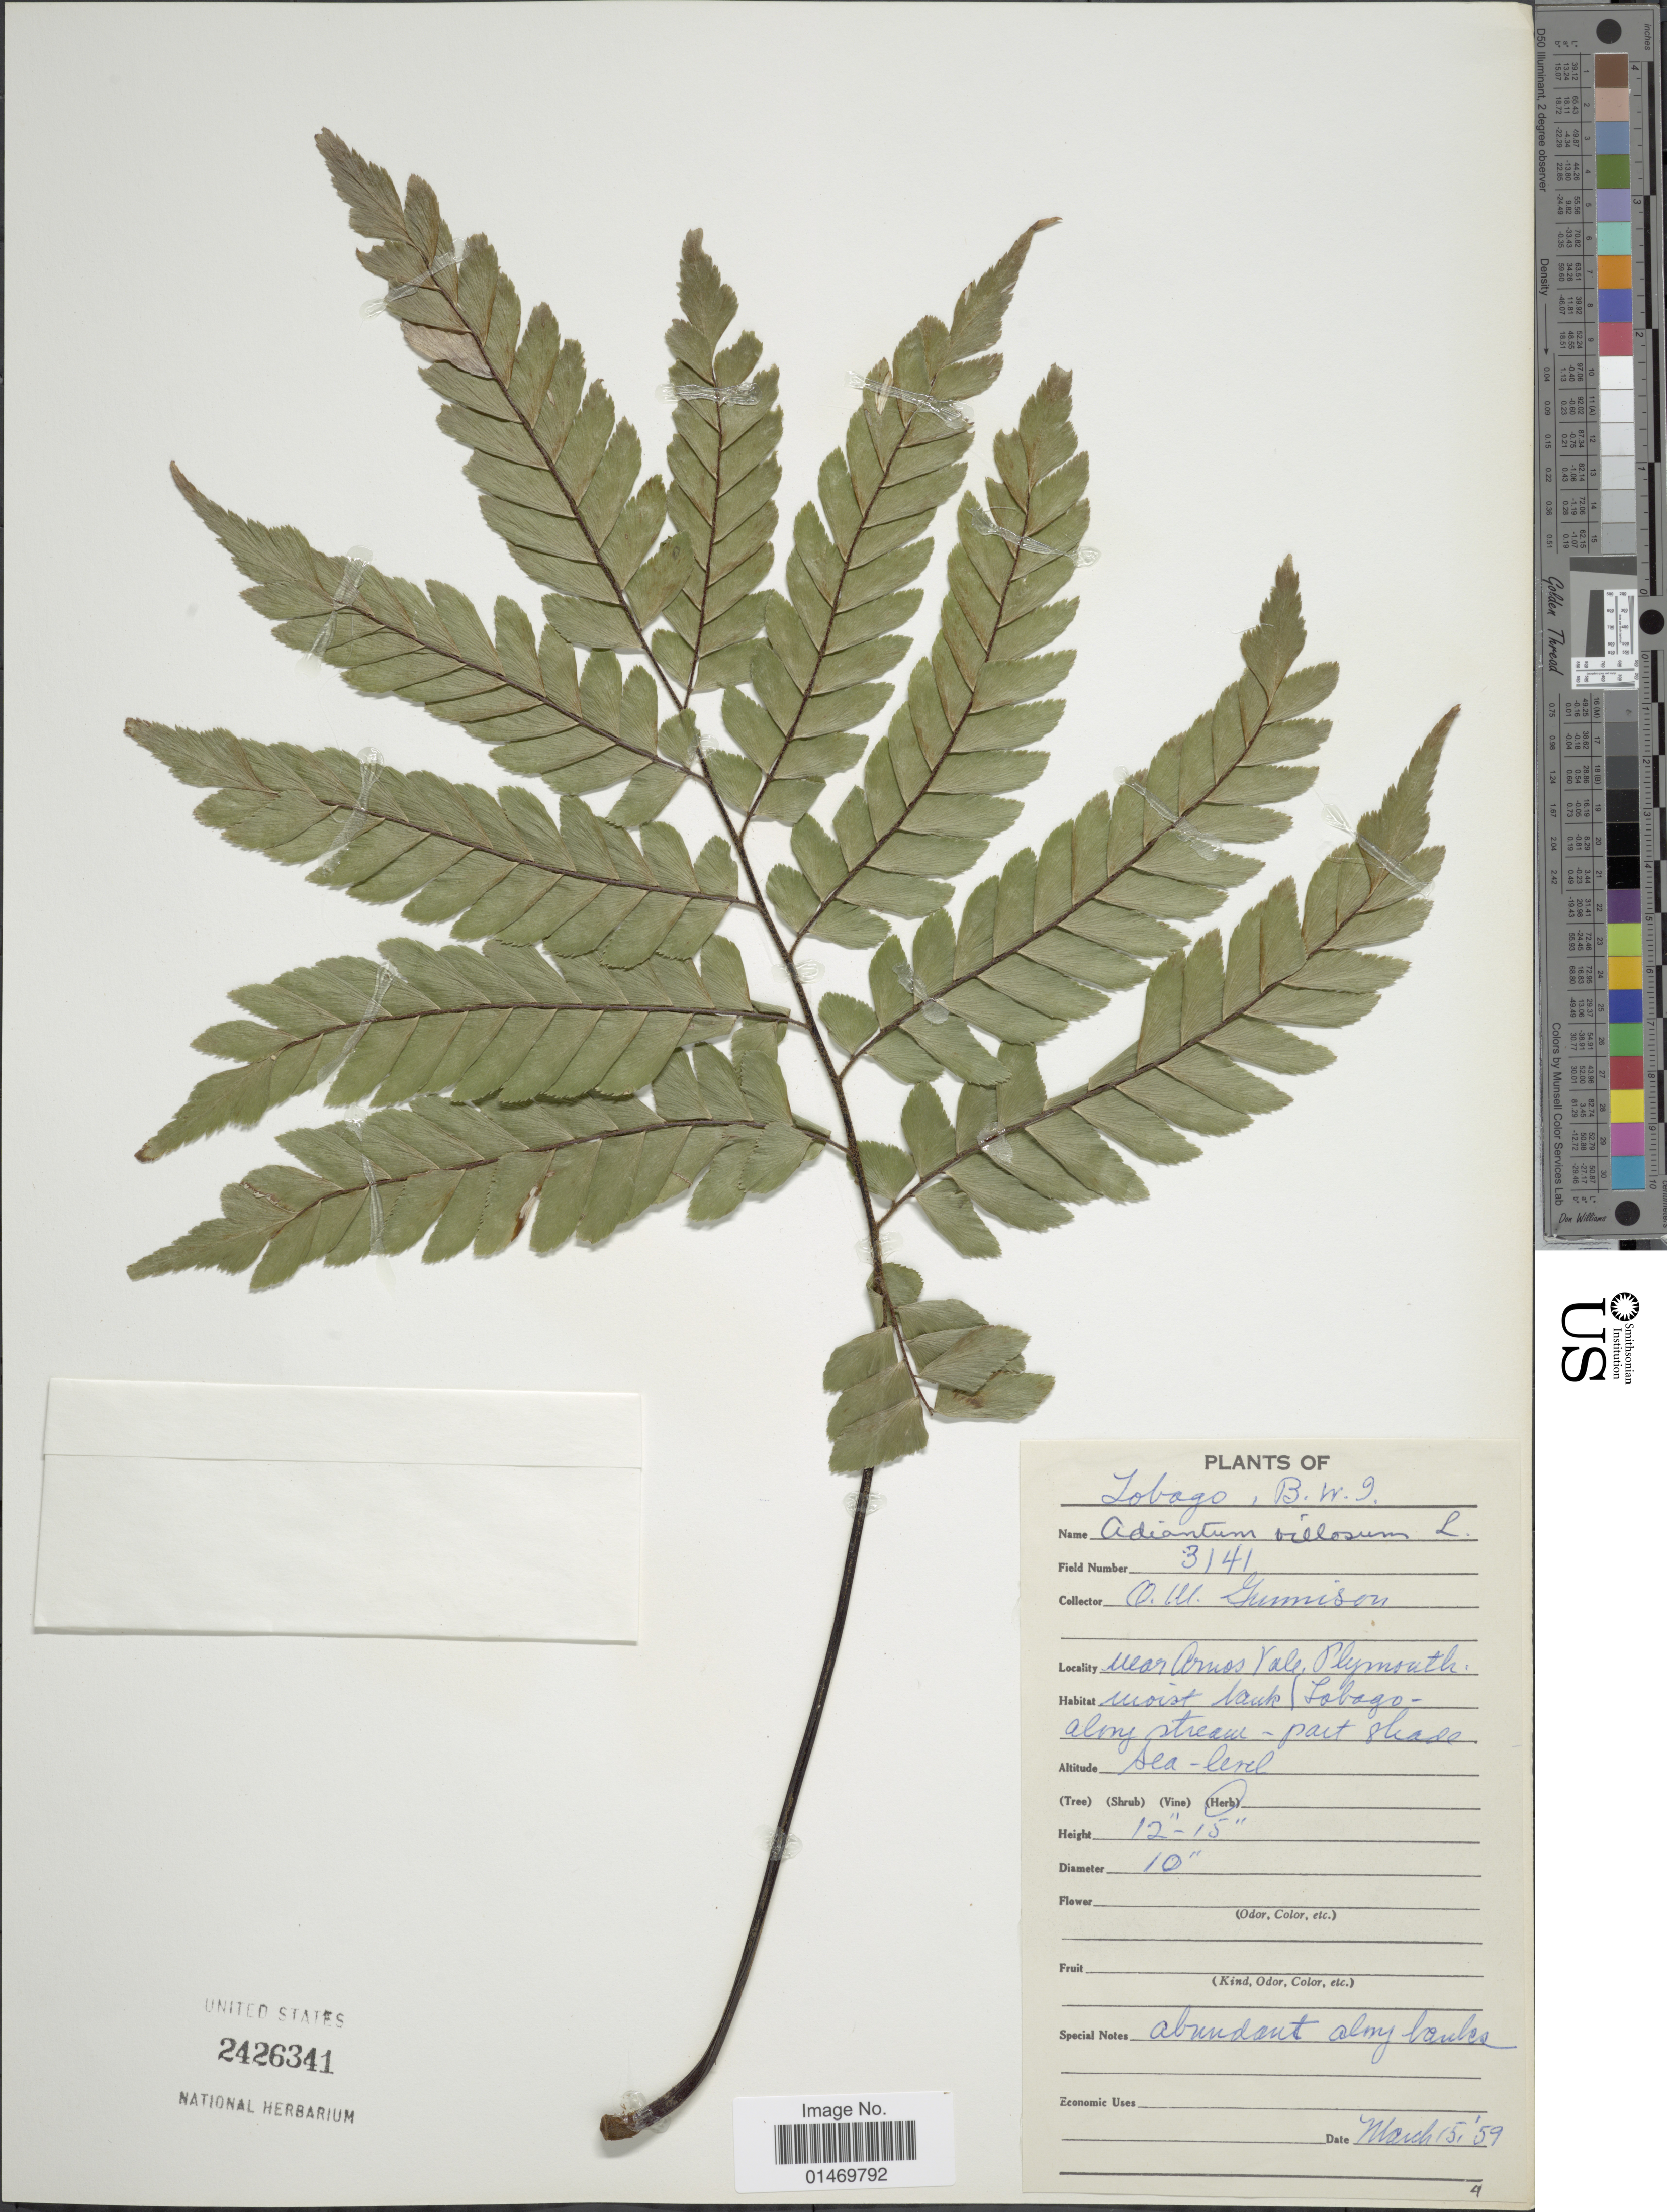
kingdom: Plantae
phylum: Tracheophyta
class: Polypodiopsida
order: Polypodiales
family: Pteridaceae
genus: Adiantum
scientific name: Adiantum villosum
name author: L.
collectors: A. Grumison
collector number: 3141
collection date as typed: Transcribed d/m/y: 15/3/59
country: Trinidad and Tobago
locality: Tobago, B.W.I. near Arnos Vale Plymouth.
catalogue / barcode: US 2426341